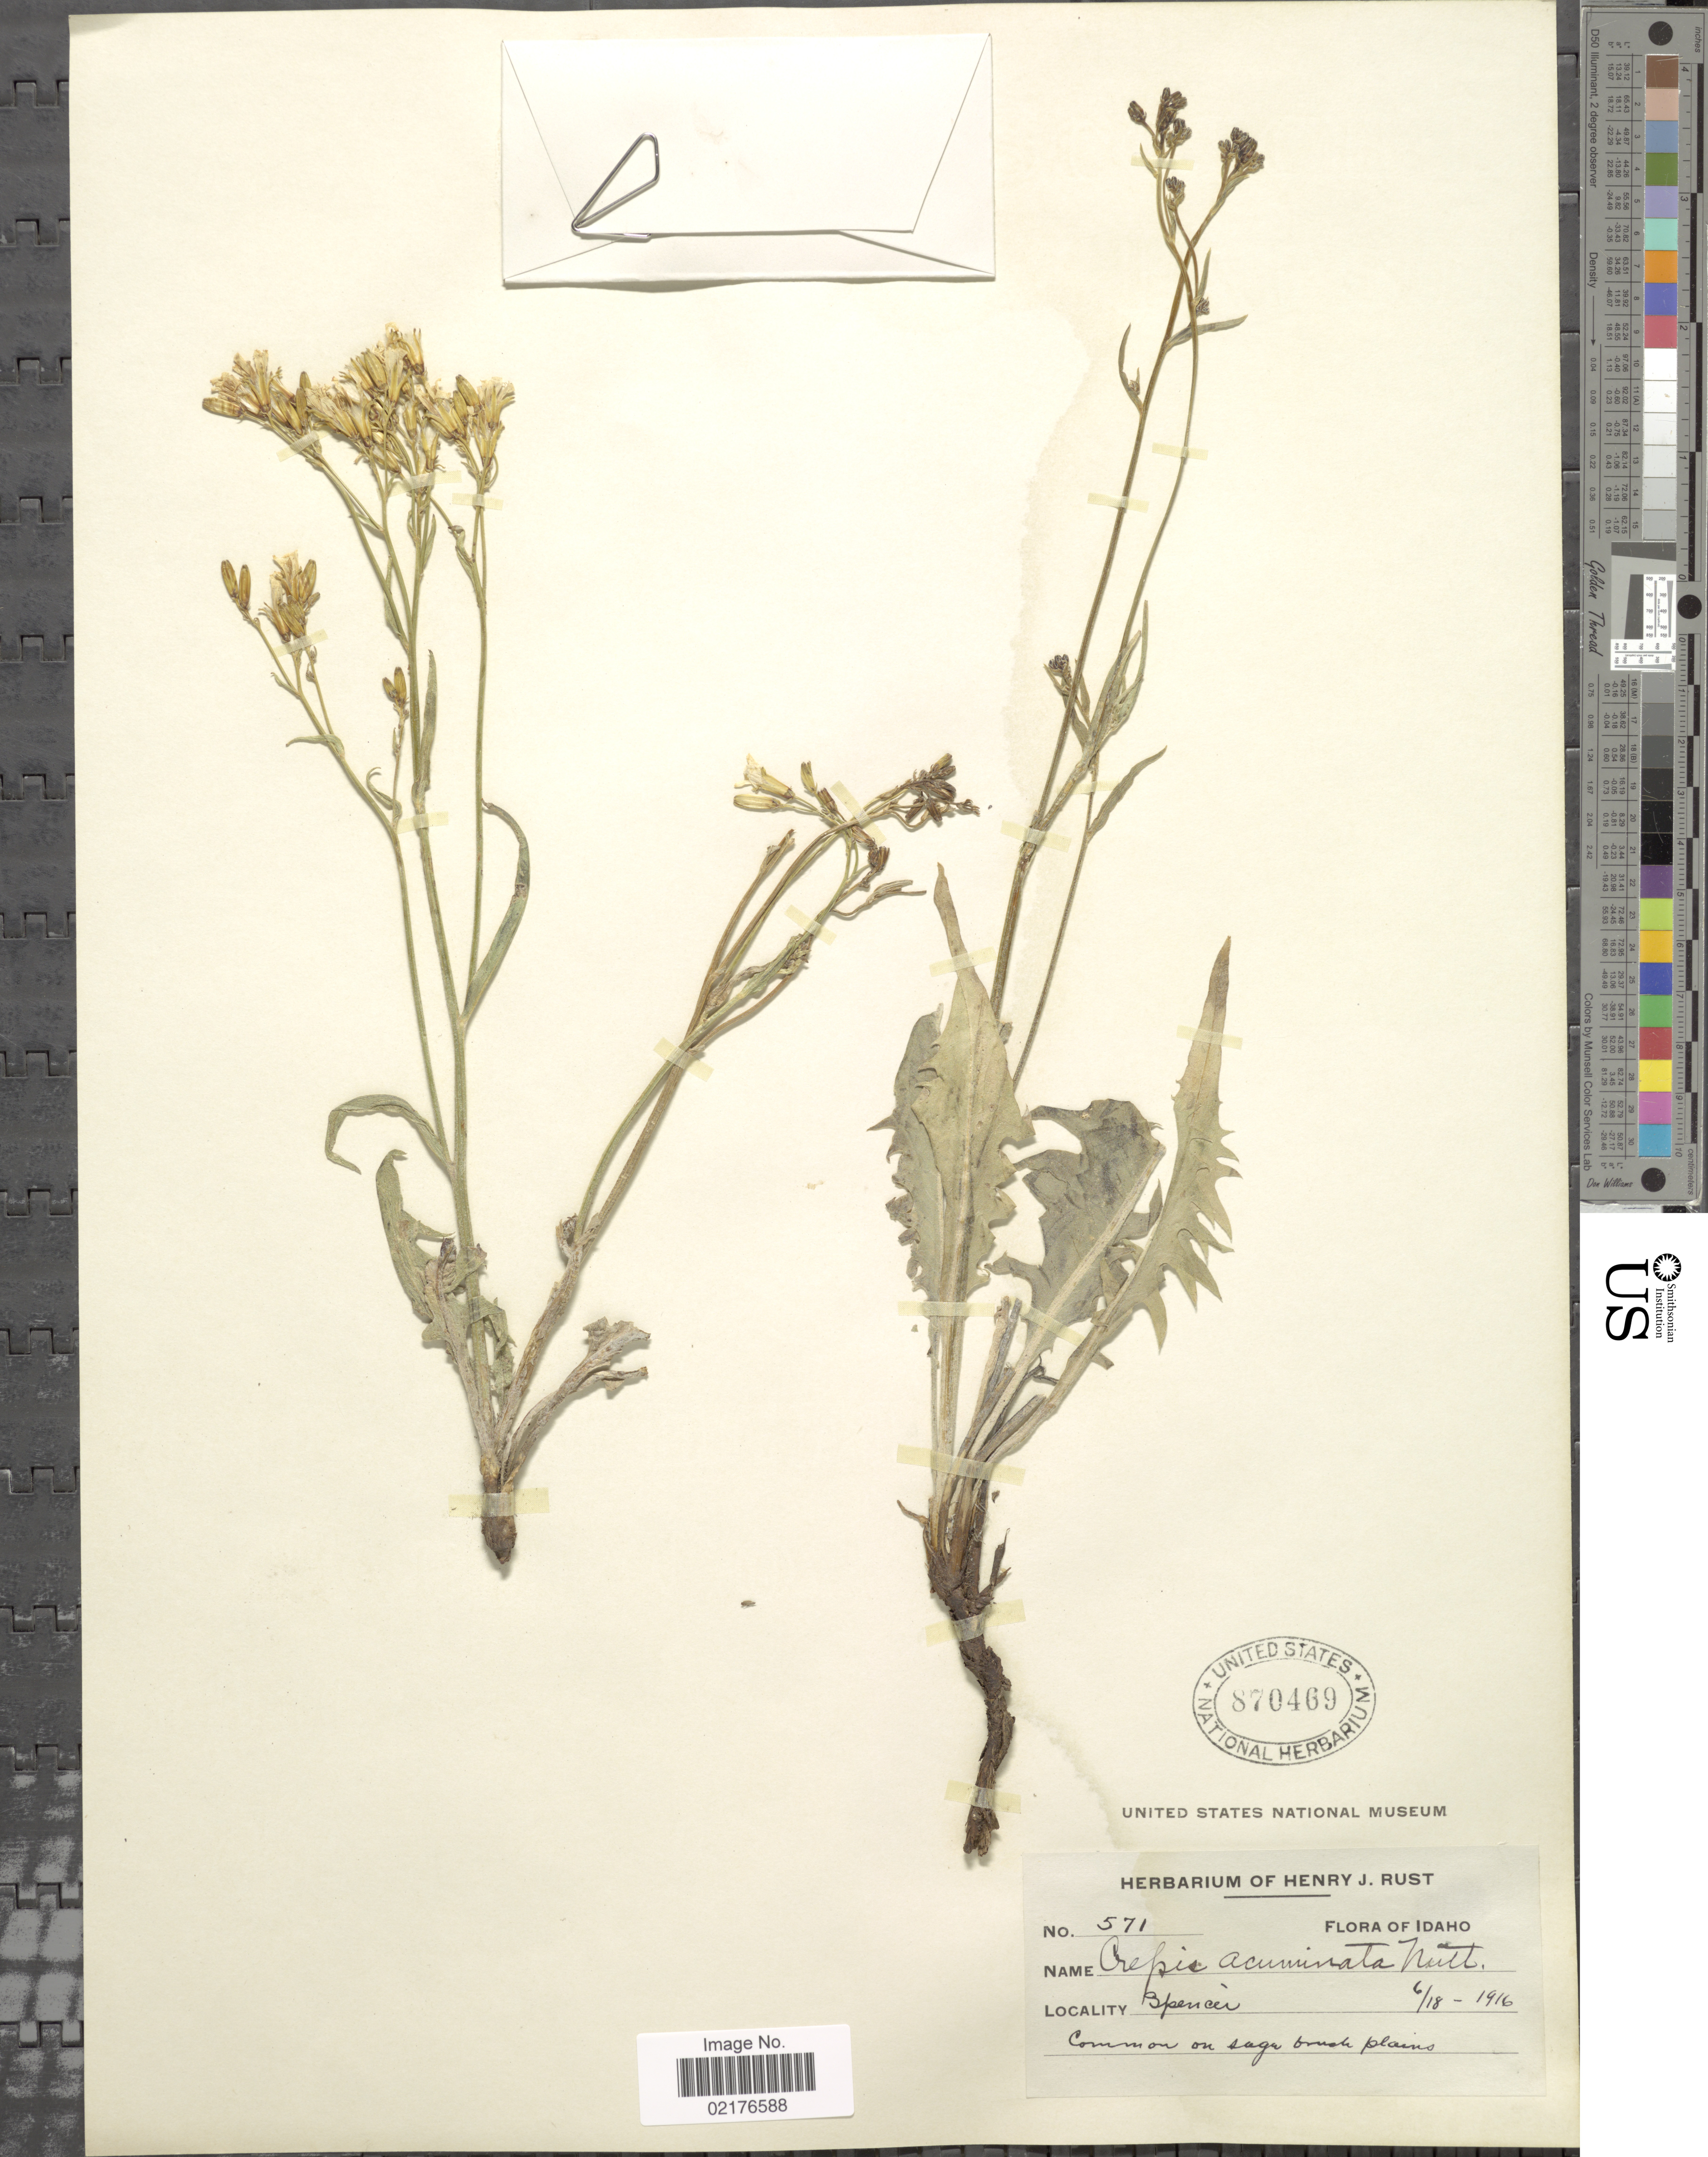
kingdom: Plantae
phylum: Tracheophyta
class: Magnoliopsida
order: Asterales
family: Asteraceae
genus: Crepis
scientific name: Crepis acuminata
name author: Nutt.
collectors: ex herb. Henry J. Rust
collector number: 571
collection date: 1916-06-18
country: United States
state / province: Idaho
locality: Spencer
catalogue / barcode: US 870469